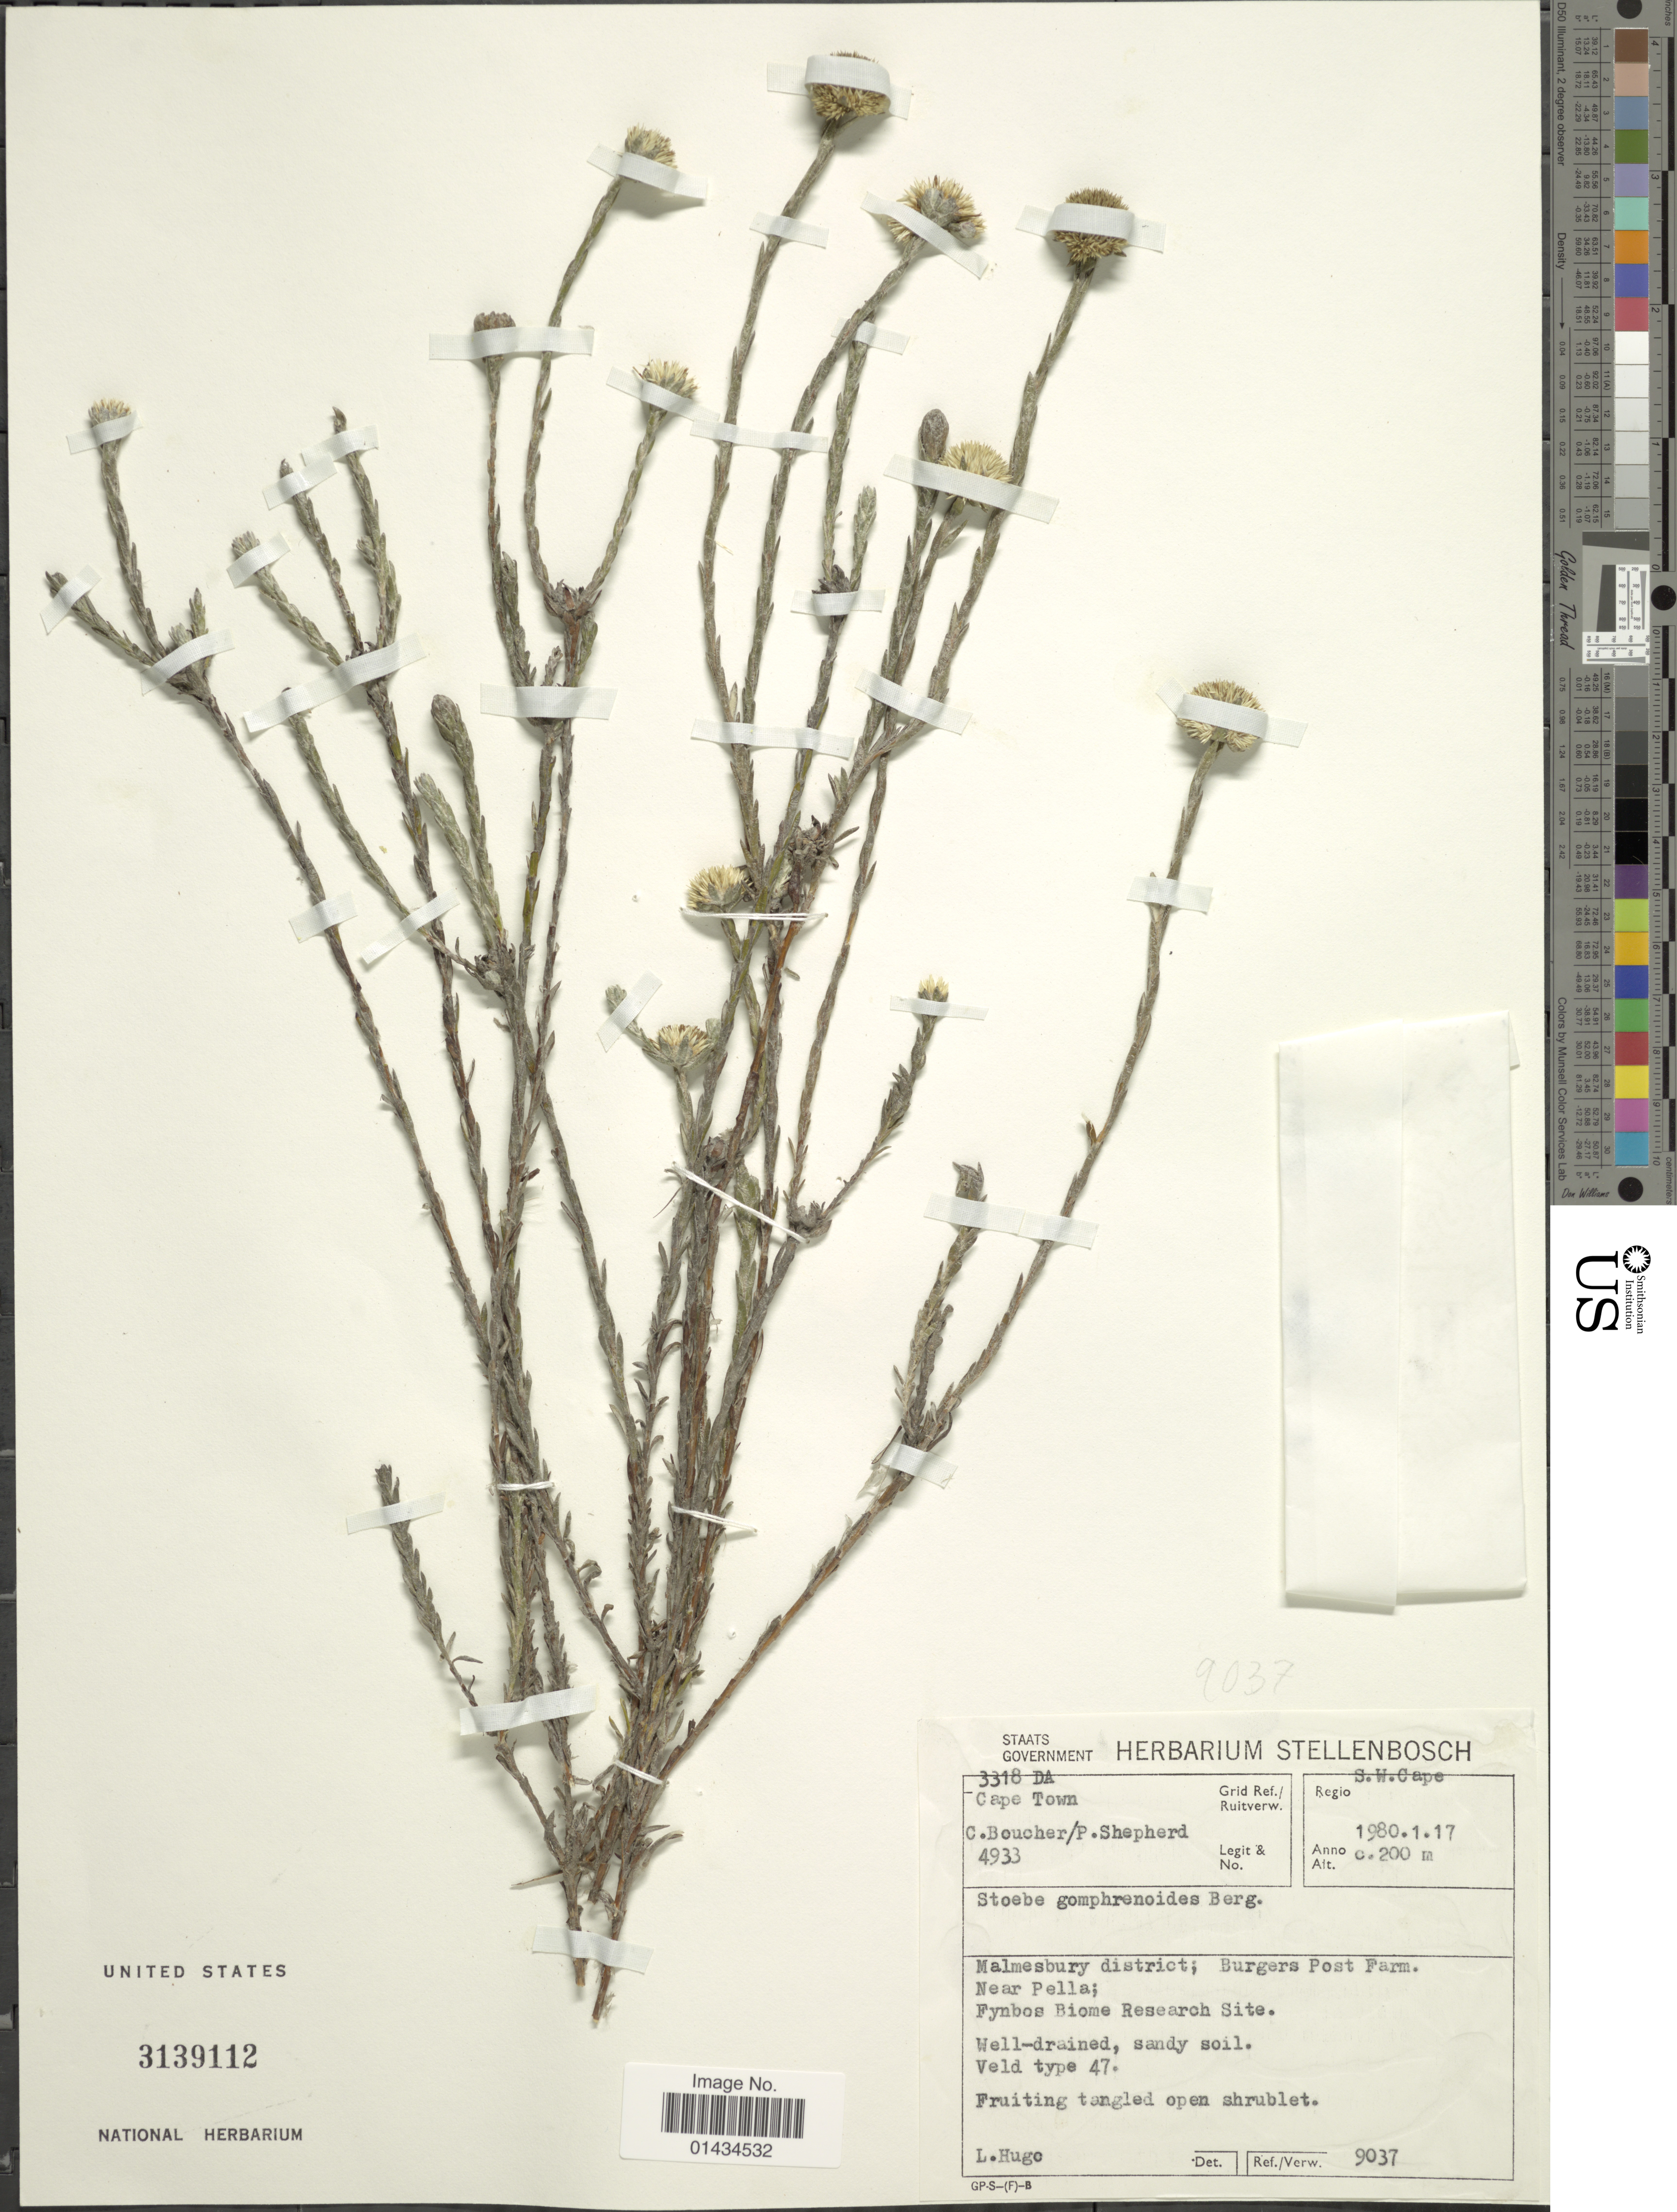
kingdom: Plantae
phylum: Tracheophyta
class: Magnoliopsida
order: Asterales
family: Asteraceae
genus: Stoebe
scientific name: Stoebe gomphrenoides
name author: P.J. Bergius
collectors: C. Boucher & P. Shepherd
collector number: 4933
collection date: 1980-01-17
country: South Africa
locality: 3318 DA Cape Town, regio S.W. Cape, Malmesbury district; Burgers Post Farm. near Pella, Fynbos Biome Researche Site, well-drained, sandy soil, veld type 47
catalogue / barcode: US 3139112